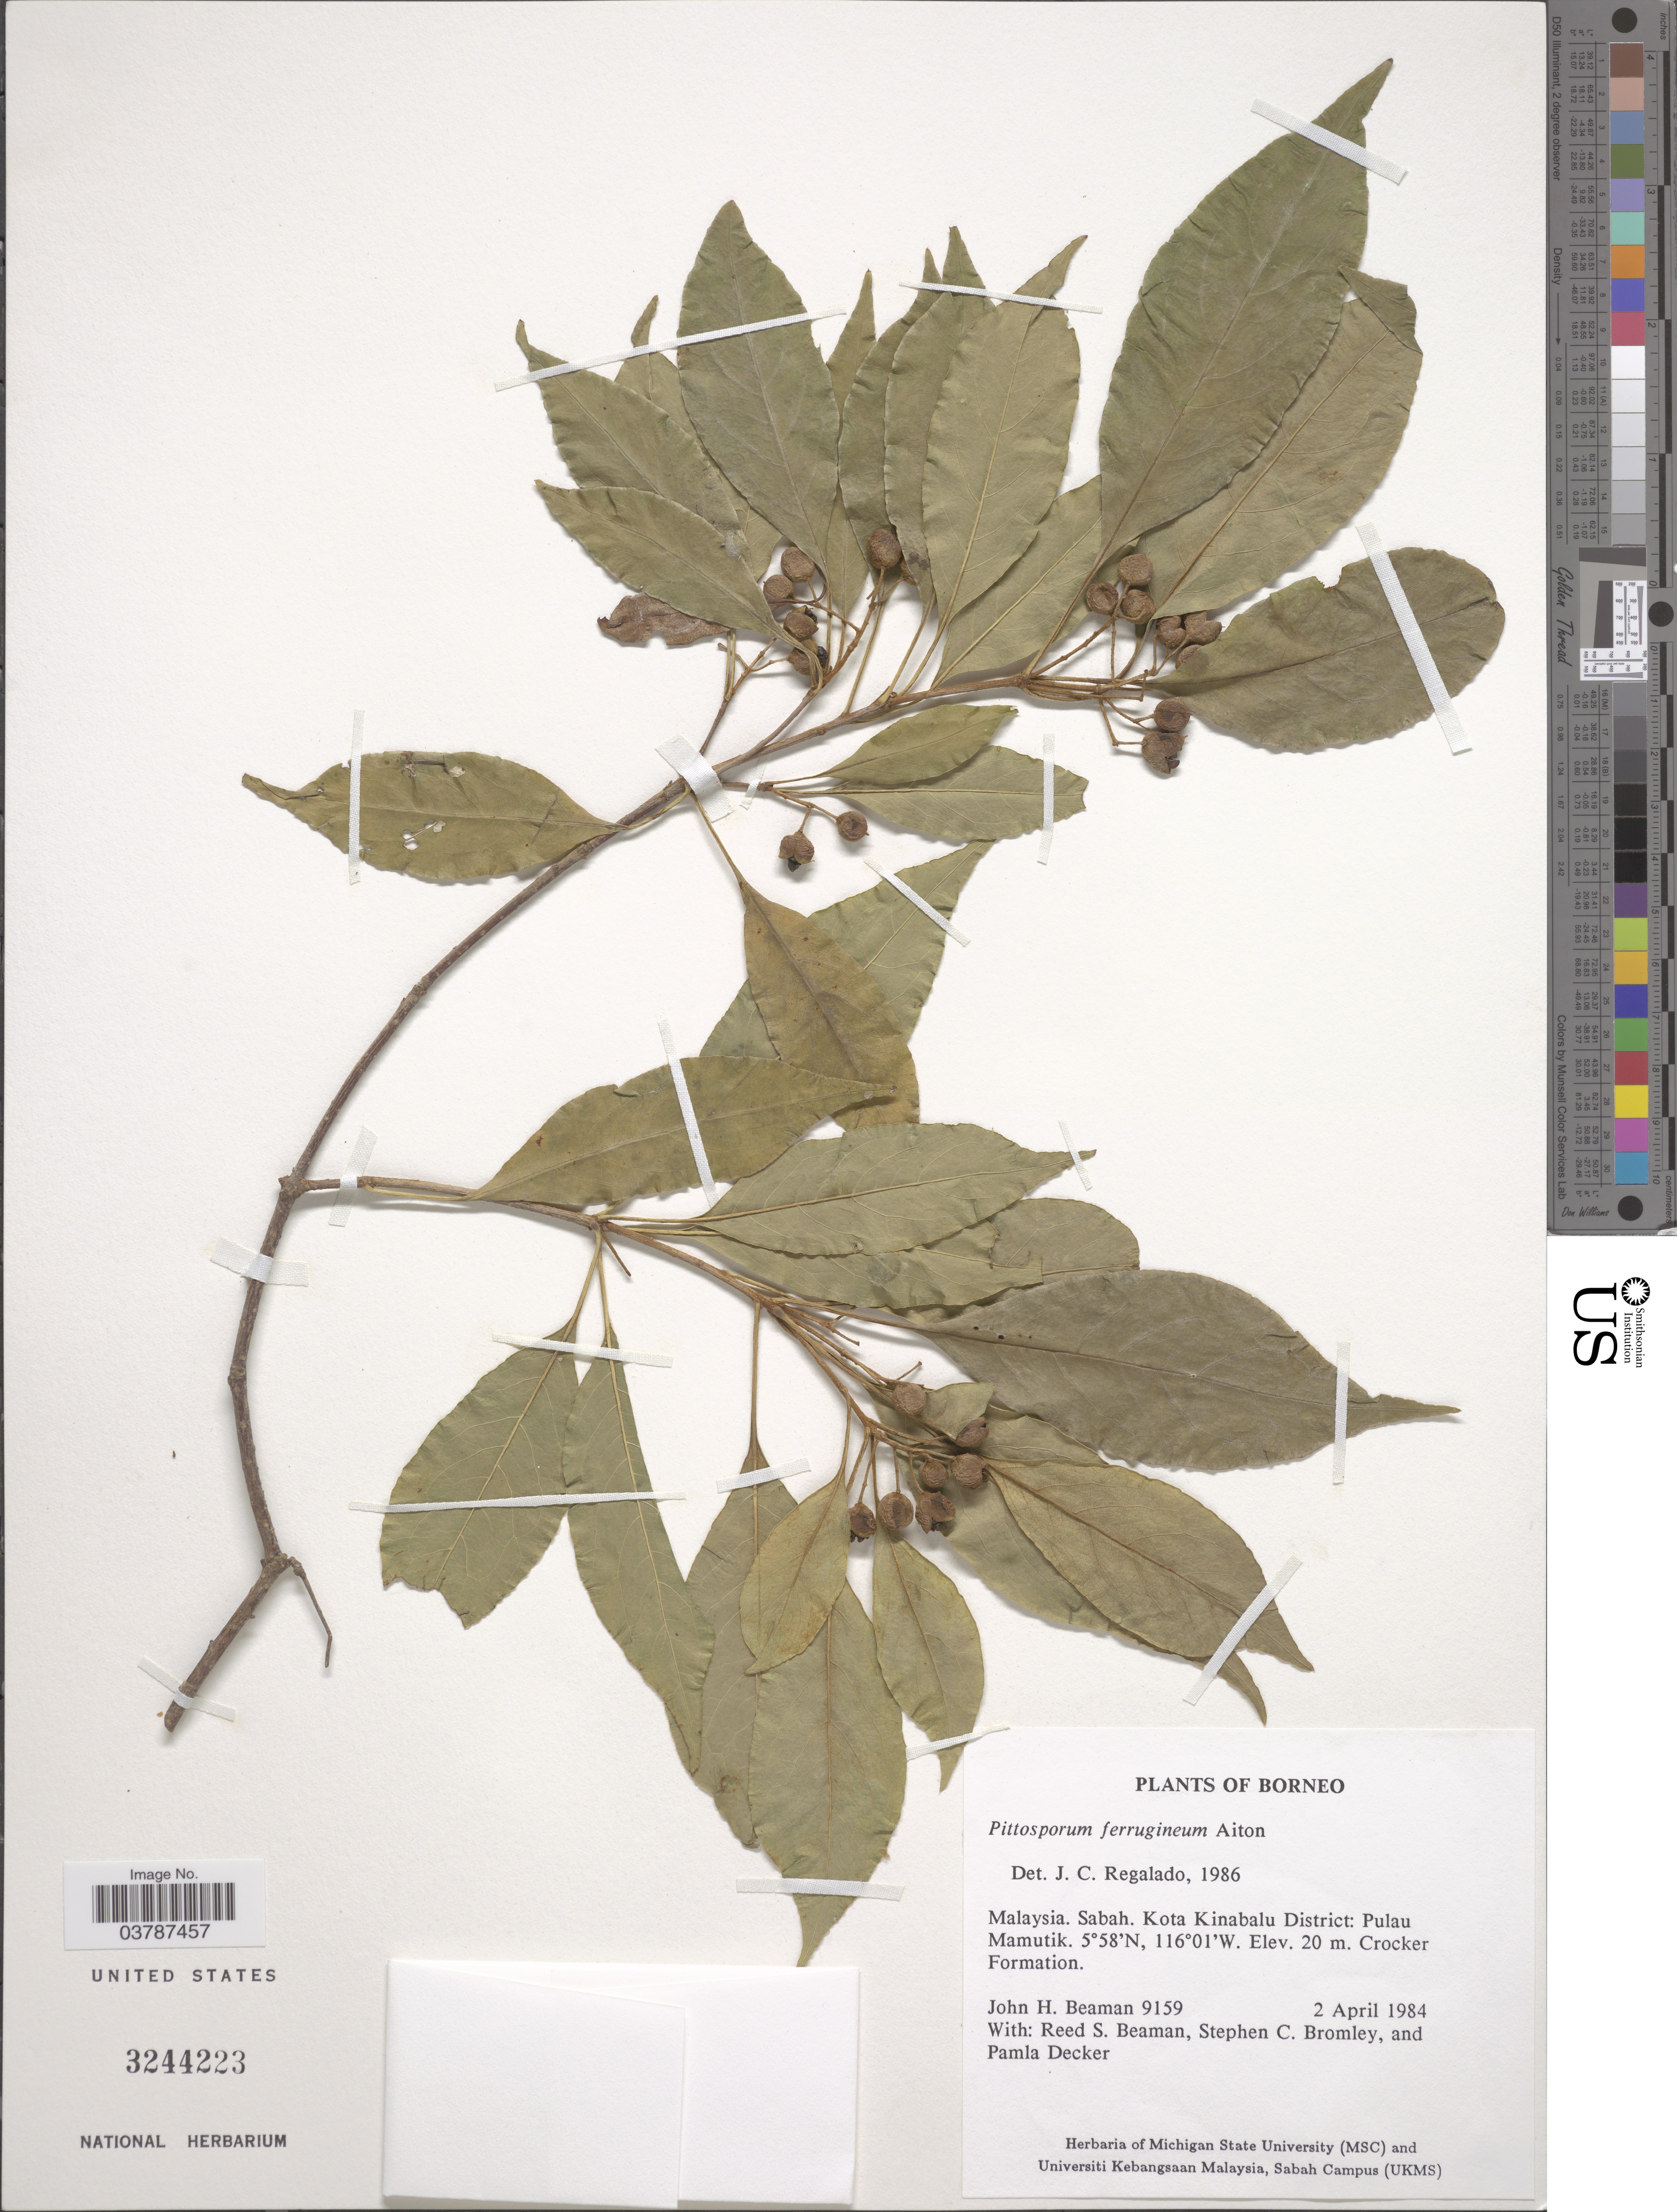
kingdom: Plantae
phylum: Tracheophyta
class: Magnoliopsida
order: Apiales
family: Pittosporaceae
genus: Pittosporum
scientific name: Pittosporum ferrugineum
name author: Dryand. ex Aiton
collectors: J. H. Beaman, R. S. Beaman, S. Bromley & P. Decker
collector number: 9159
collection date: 1984-04-02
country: Malaysia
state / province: Sabah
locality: Borneo. Kota Kinabalu District: Pulau Mamutik. Crocker Formation.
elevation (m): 20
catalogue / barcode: US 3244223